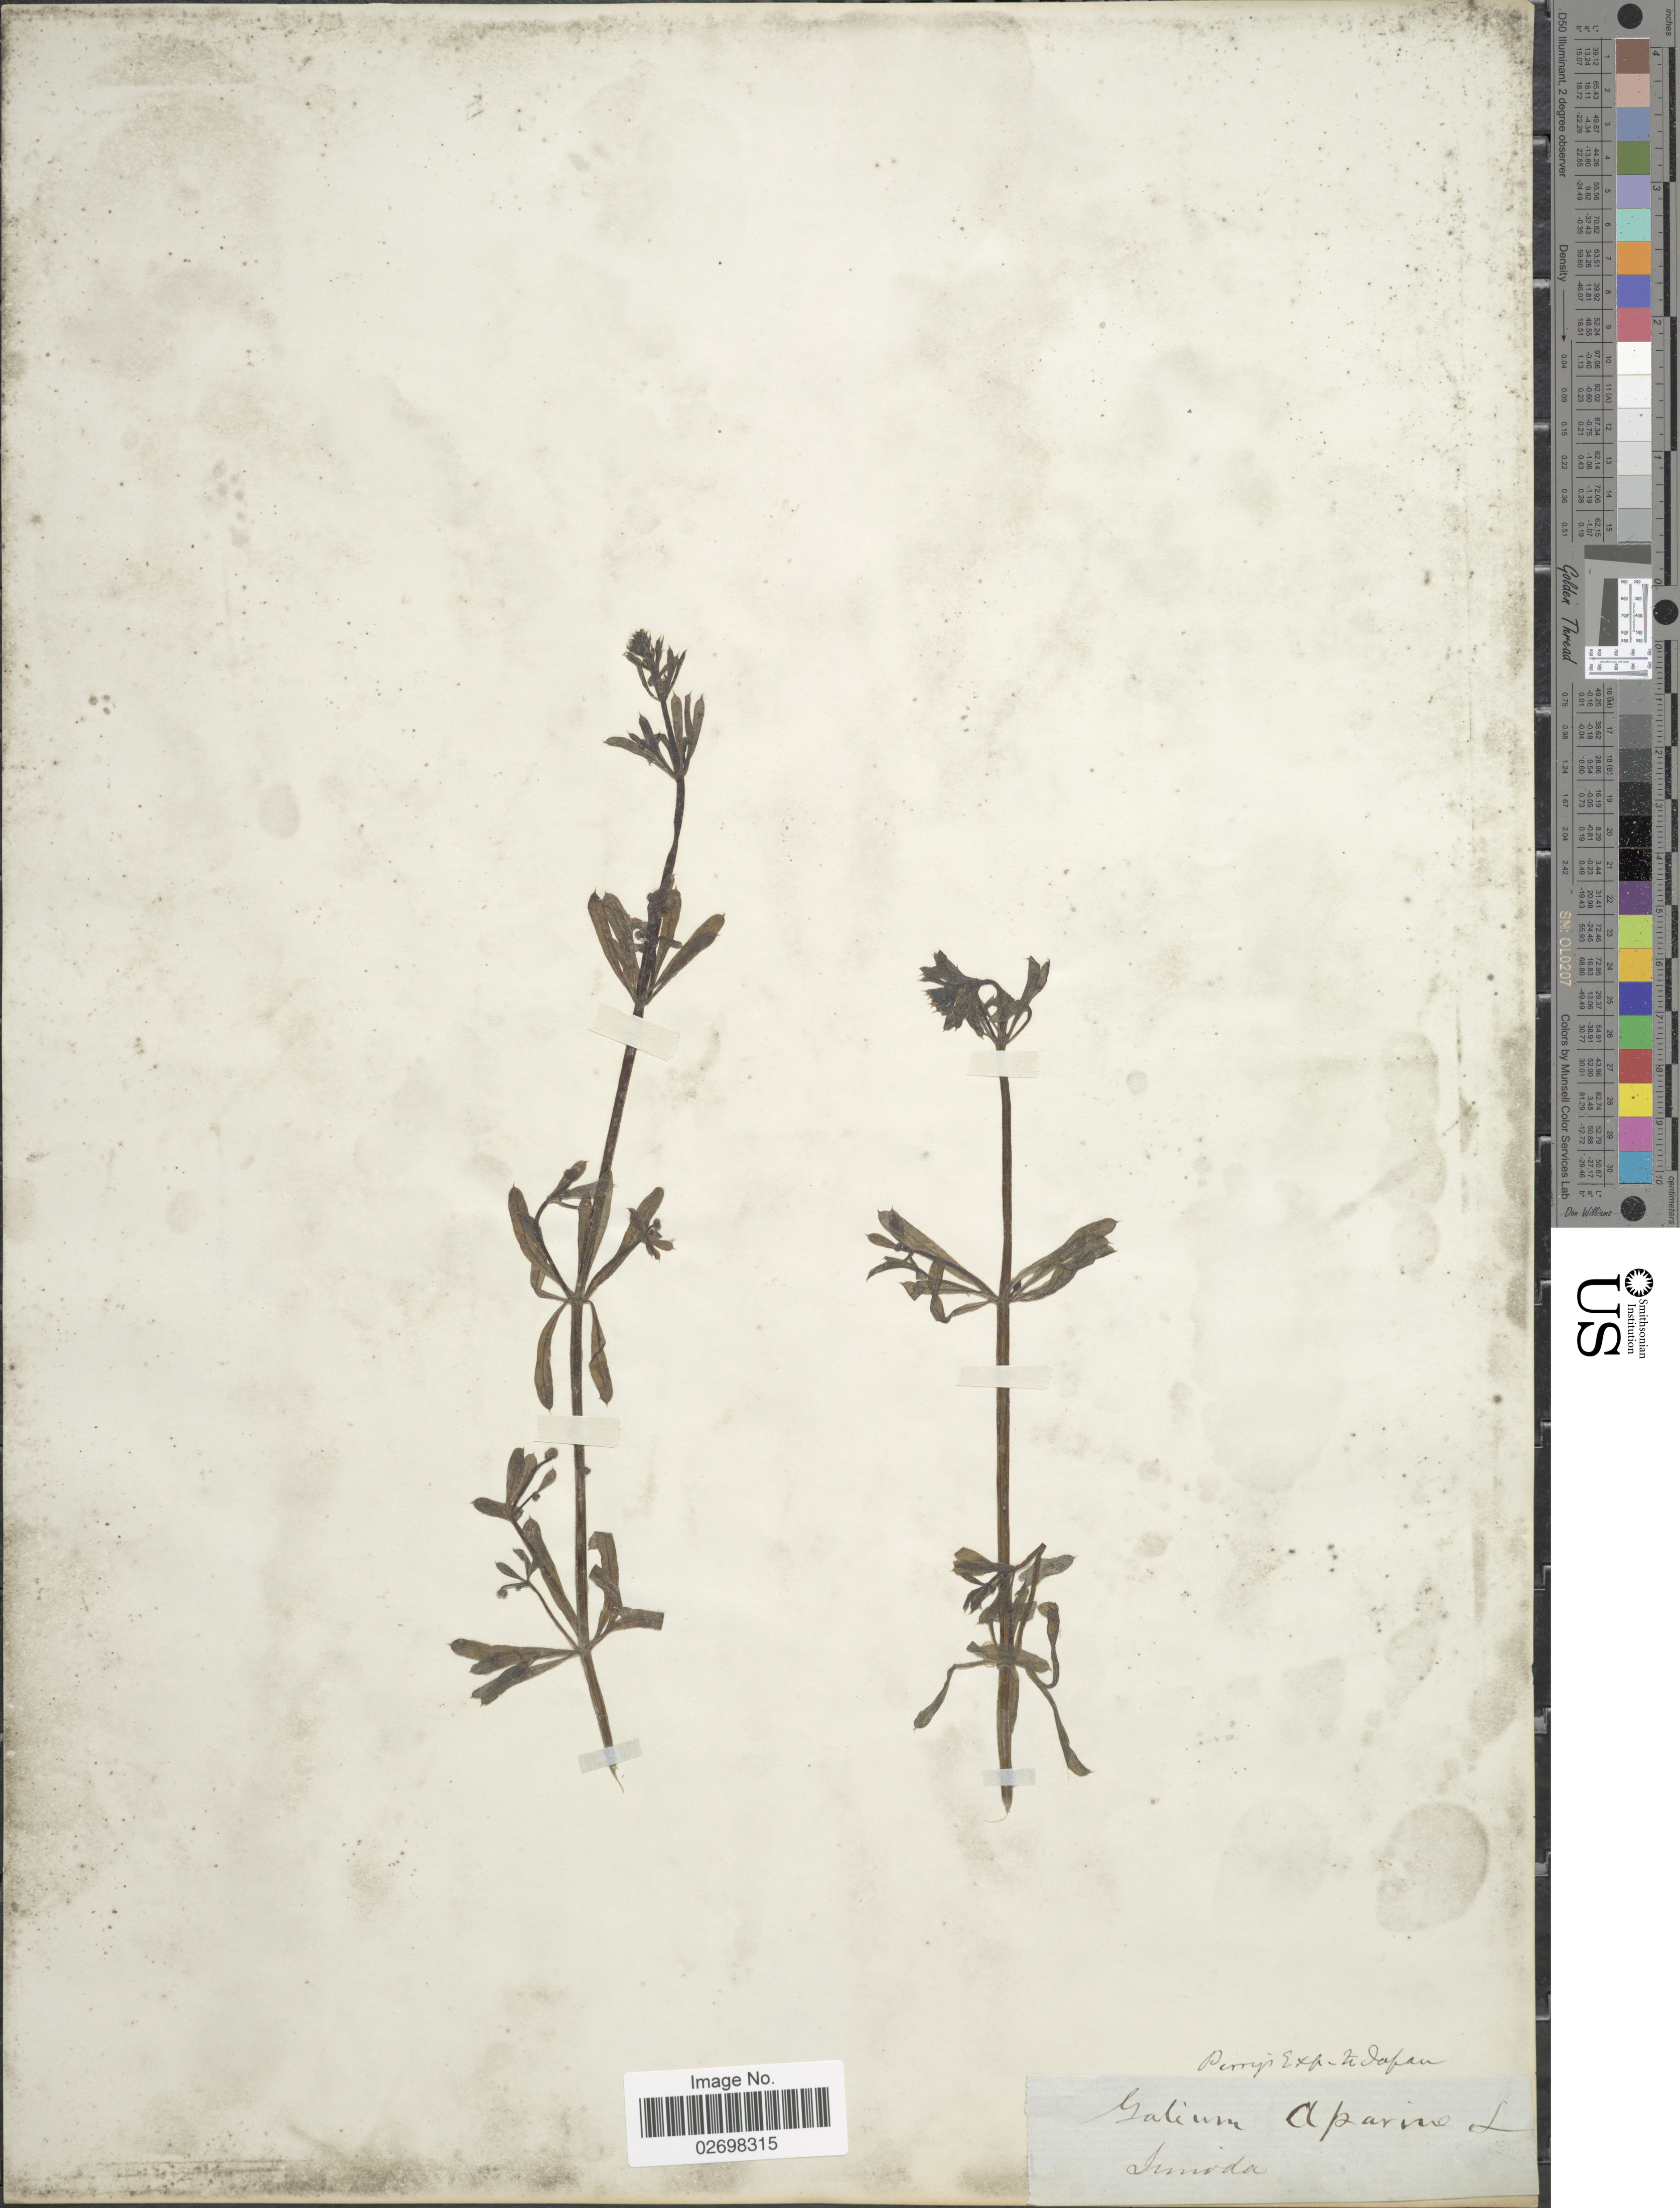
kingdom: Plantae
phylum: Tracheophyta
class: Magnoliopsida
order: Gentianales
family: Rubiaceae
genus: Galium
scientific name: Galium aparine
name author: L.